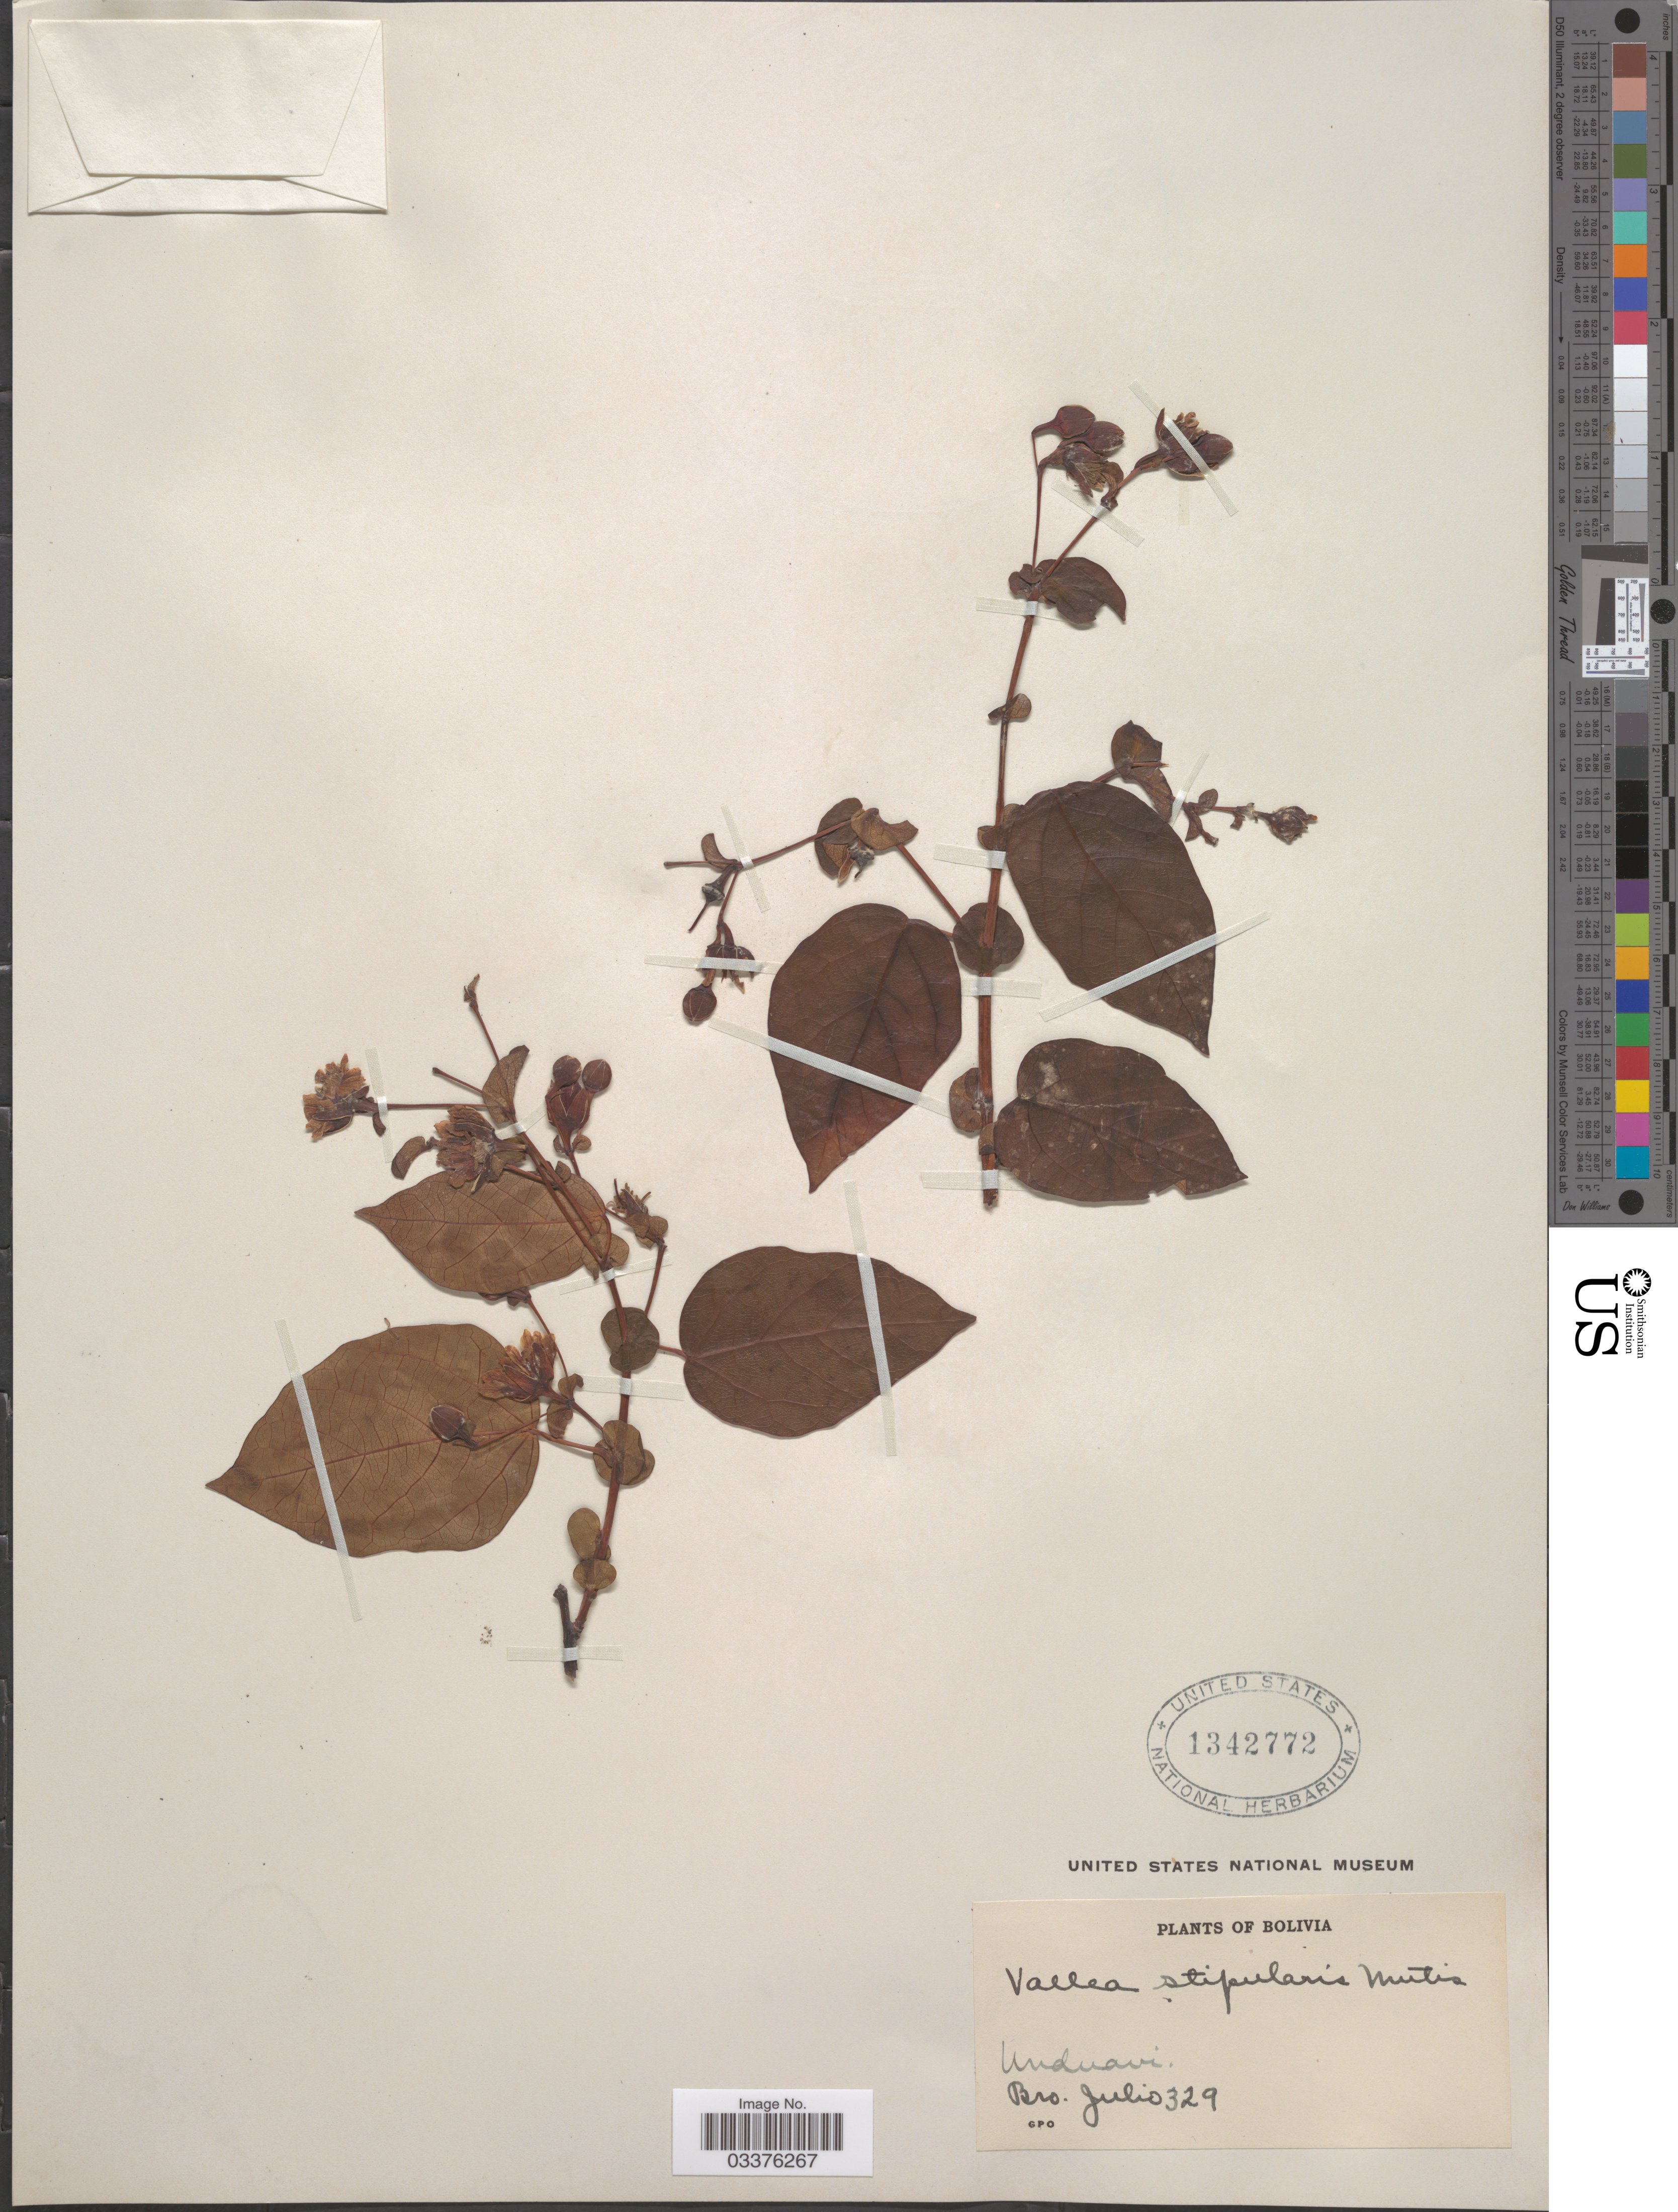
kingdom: Plantae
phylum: Tracheophyta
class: Magnoliopsida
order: Oxalidales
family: Elaeocarpaceae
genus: Vallea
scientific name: Vallea stipularis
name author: L. f.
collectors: Bro. Julio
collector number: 329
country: Bolivia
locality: Unduavi.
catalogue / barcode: US 1342772